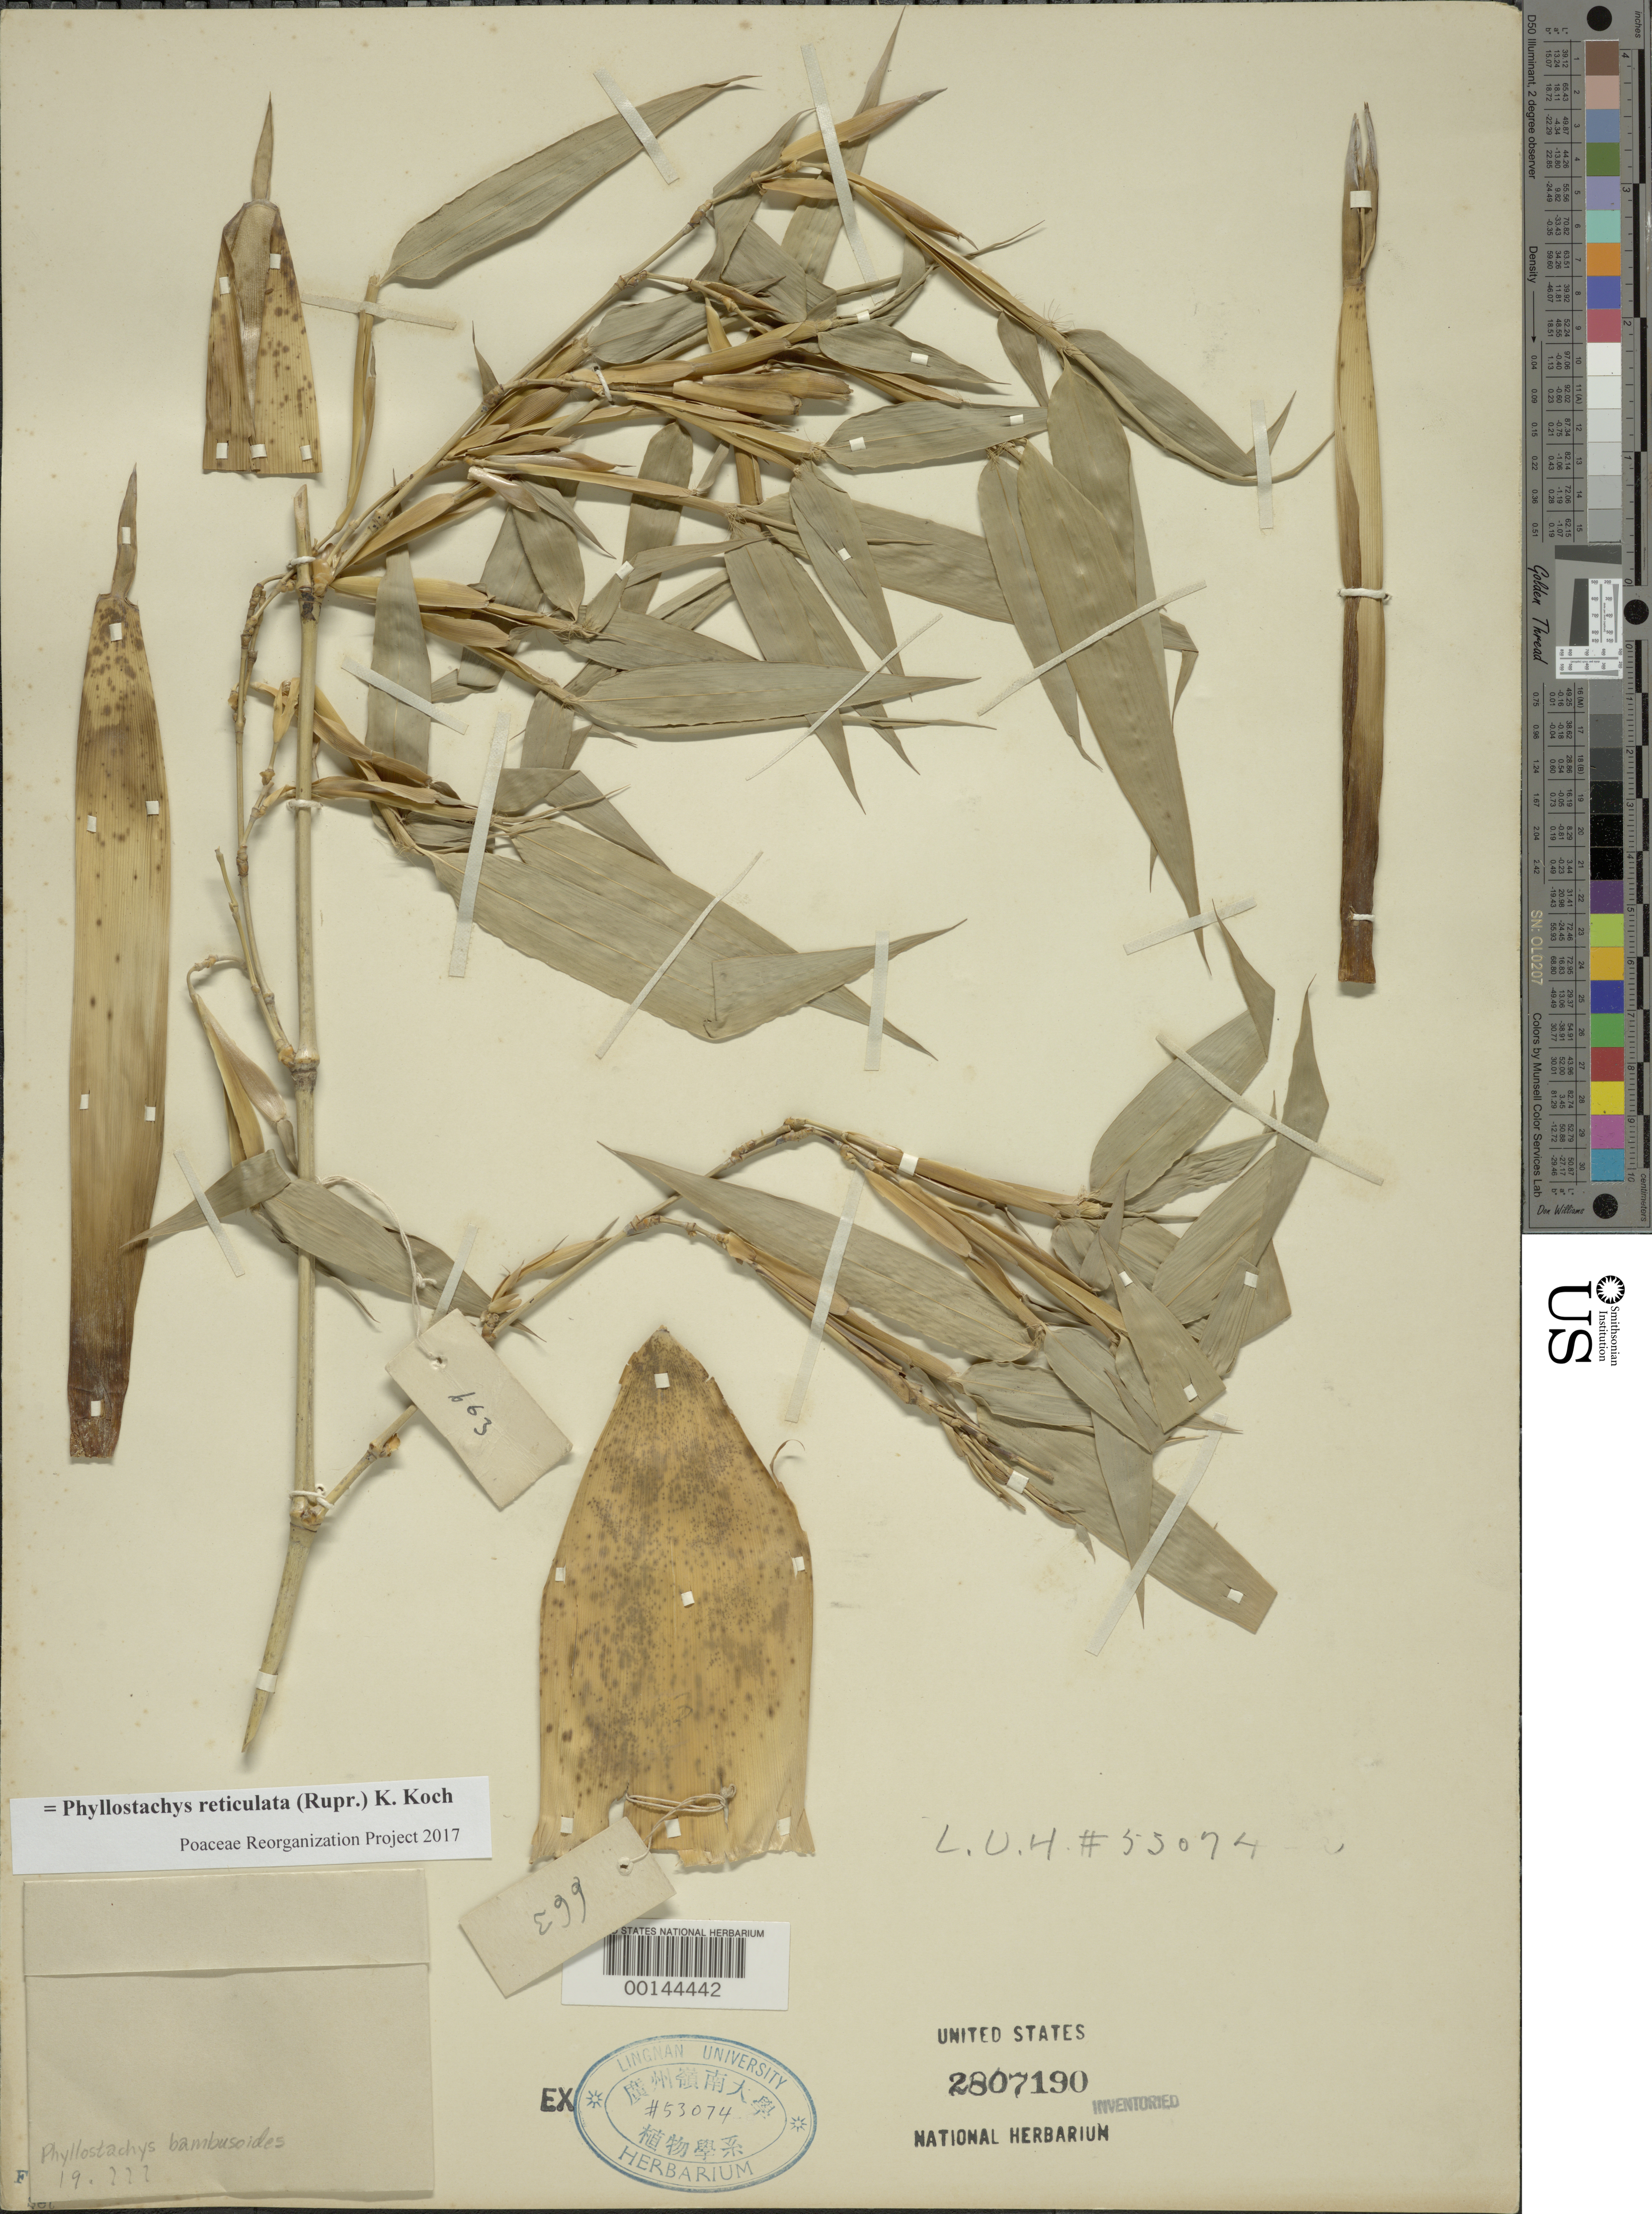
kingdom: Plantae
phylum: Tracheophyta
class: Liliopsida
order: Poales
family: Poaceae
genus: Phyllostachys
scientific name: Phyllostachys reticulata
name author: (Rupr.) K. Koch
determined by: Poaceae Reorganization Project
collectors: C. Tso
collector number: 663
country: China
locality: Kiangsu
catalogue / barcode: US 2807190